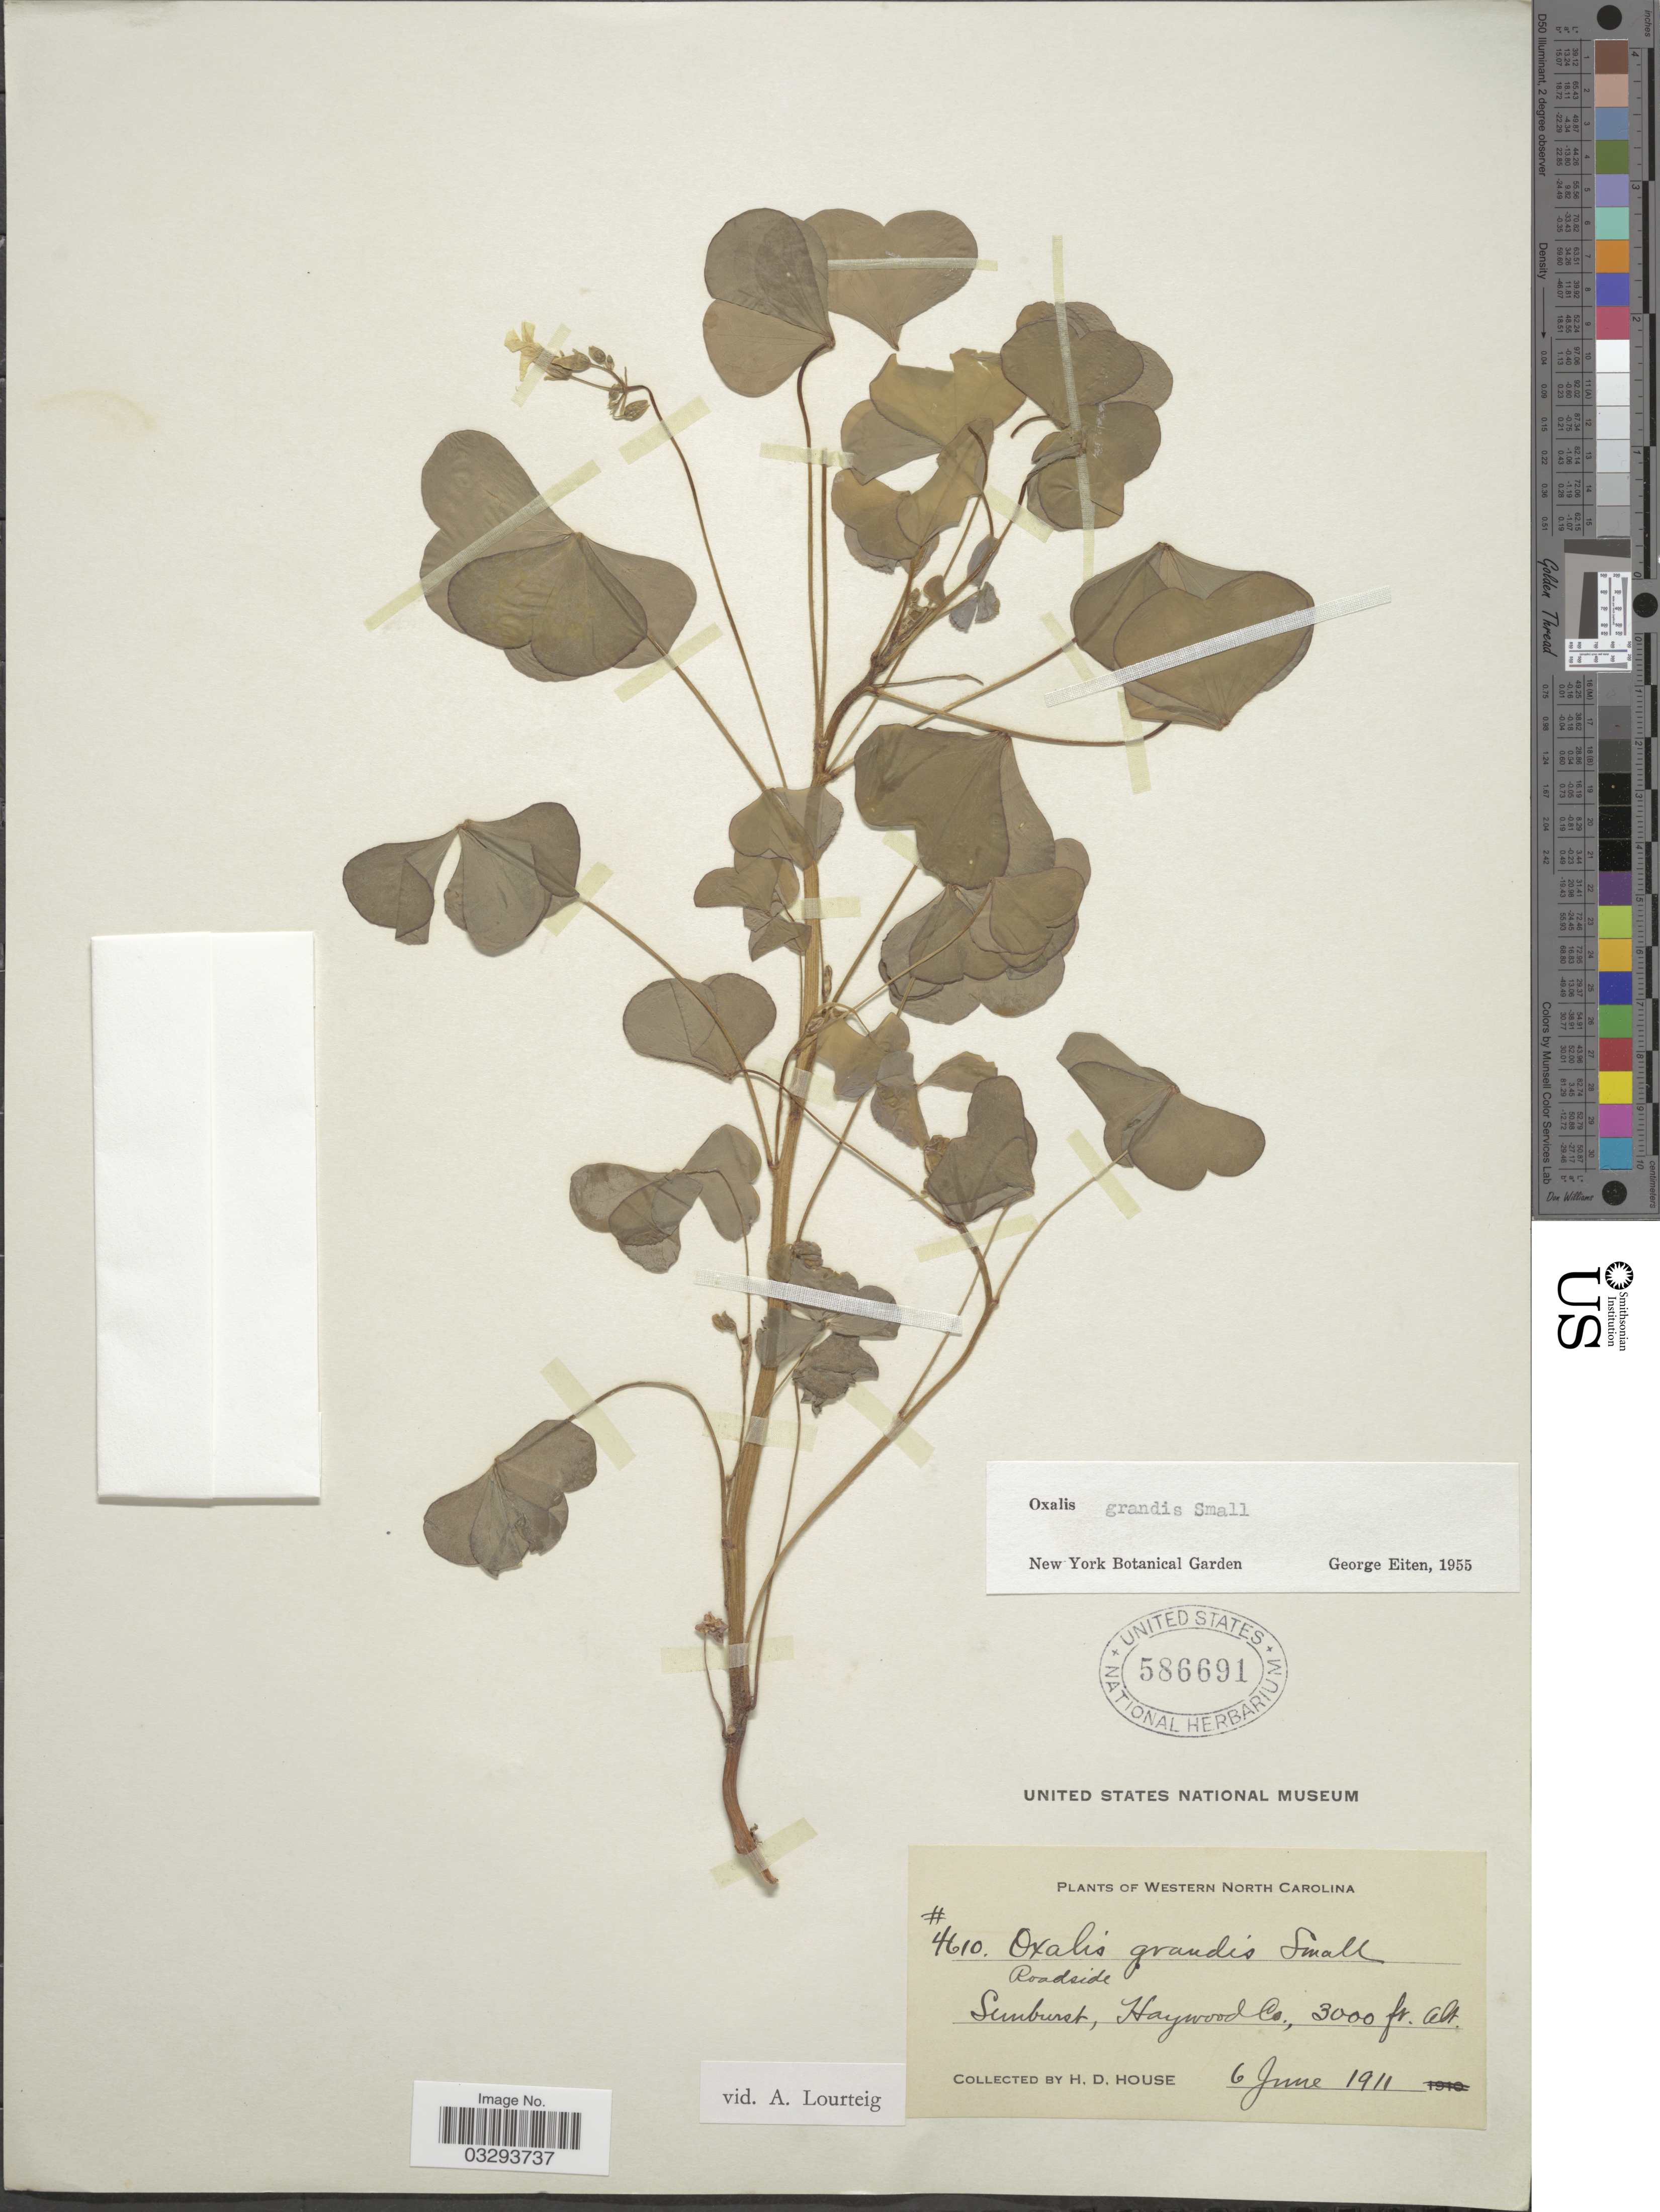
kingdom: Plantae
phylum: Tracheophyta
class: Magnoliopsida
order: Oxalidales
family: Oxalidaceae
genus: Oxalis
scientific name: Oxalis grandis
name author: Small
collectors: H. D. House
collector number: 4610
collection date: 1911-06-06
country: United States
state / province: North Carolina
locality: Western North Caroline. Sunburst, Haywood Co.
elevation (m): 914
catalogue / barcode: US 586691